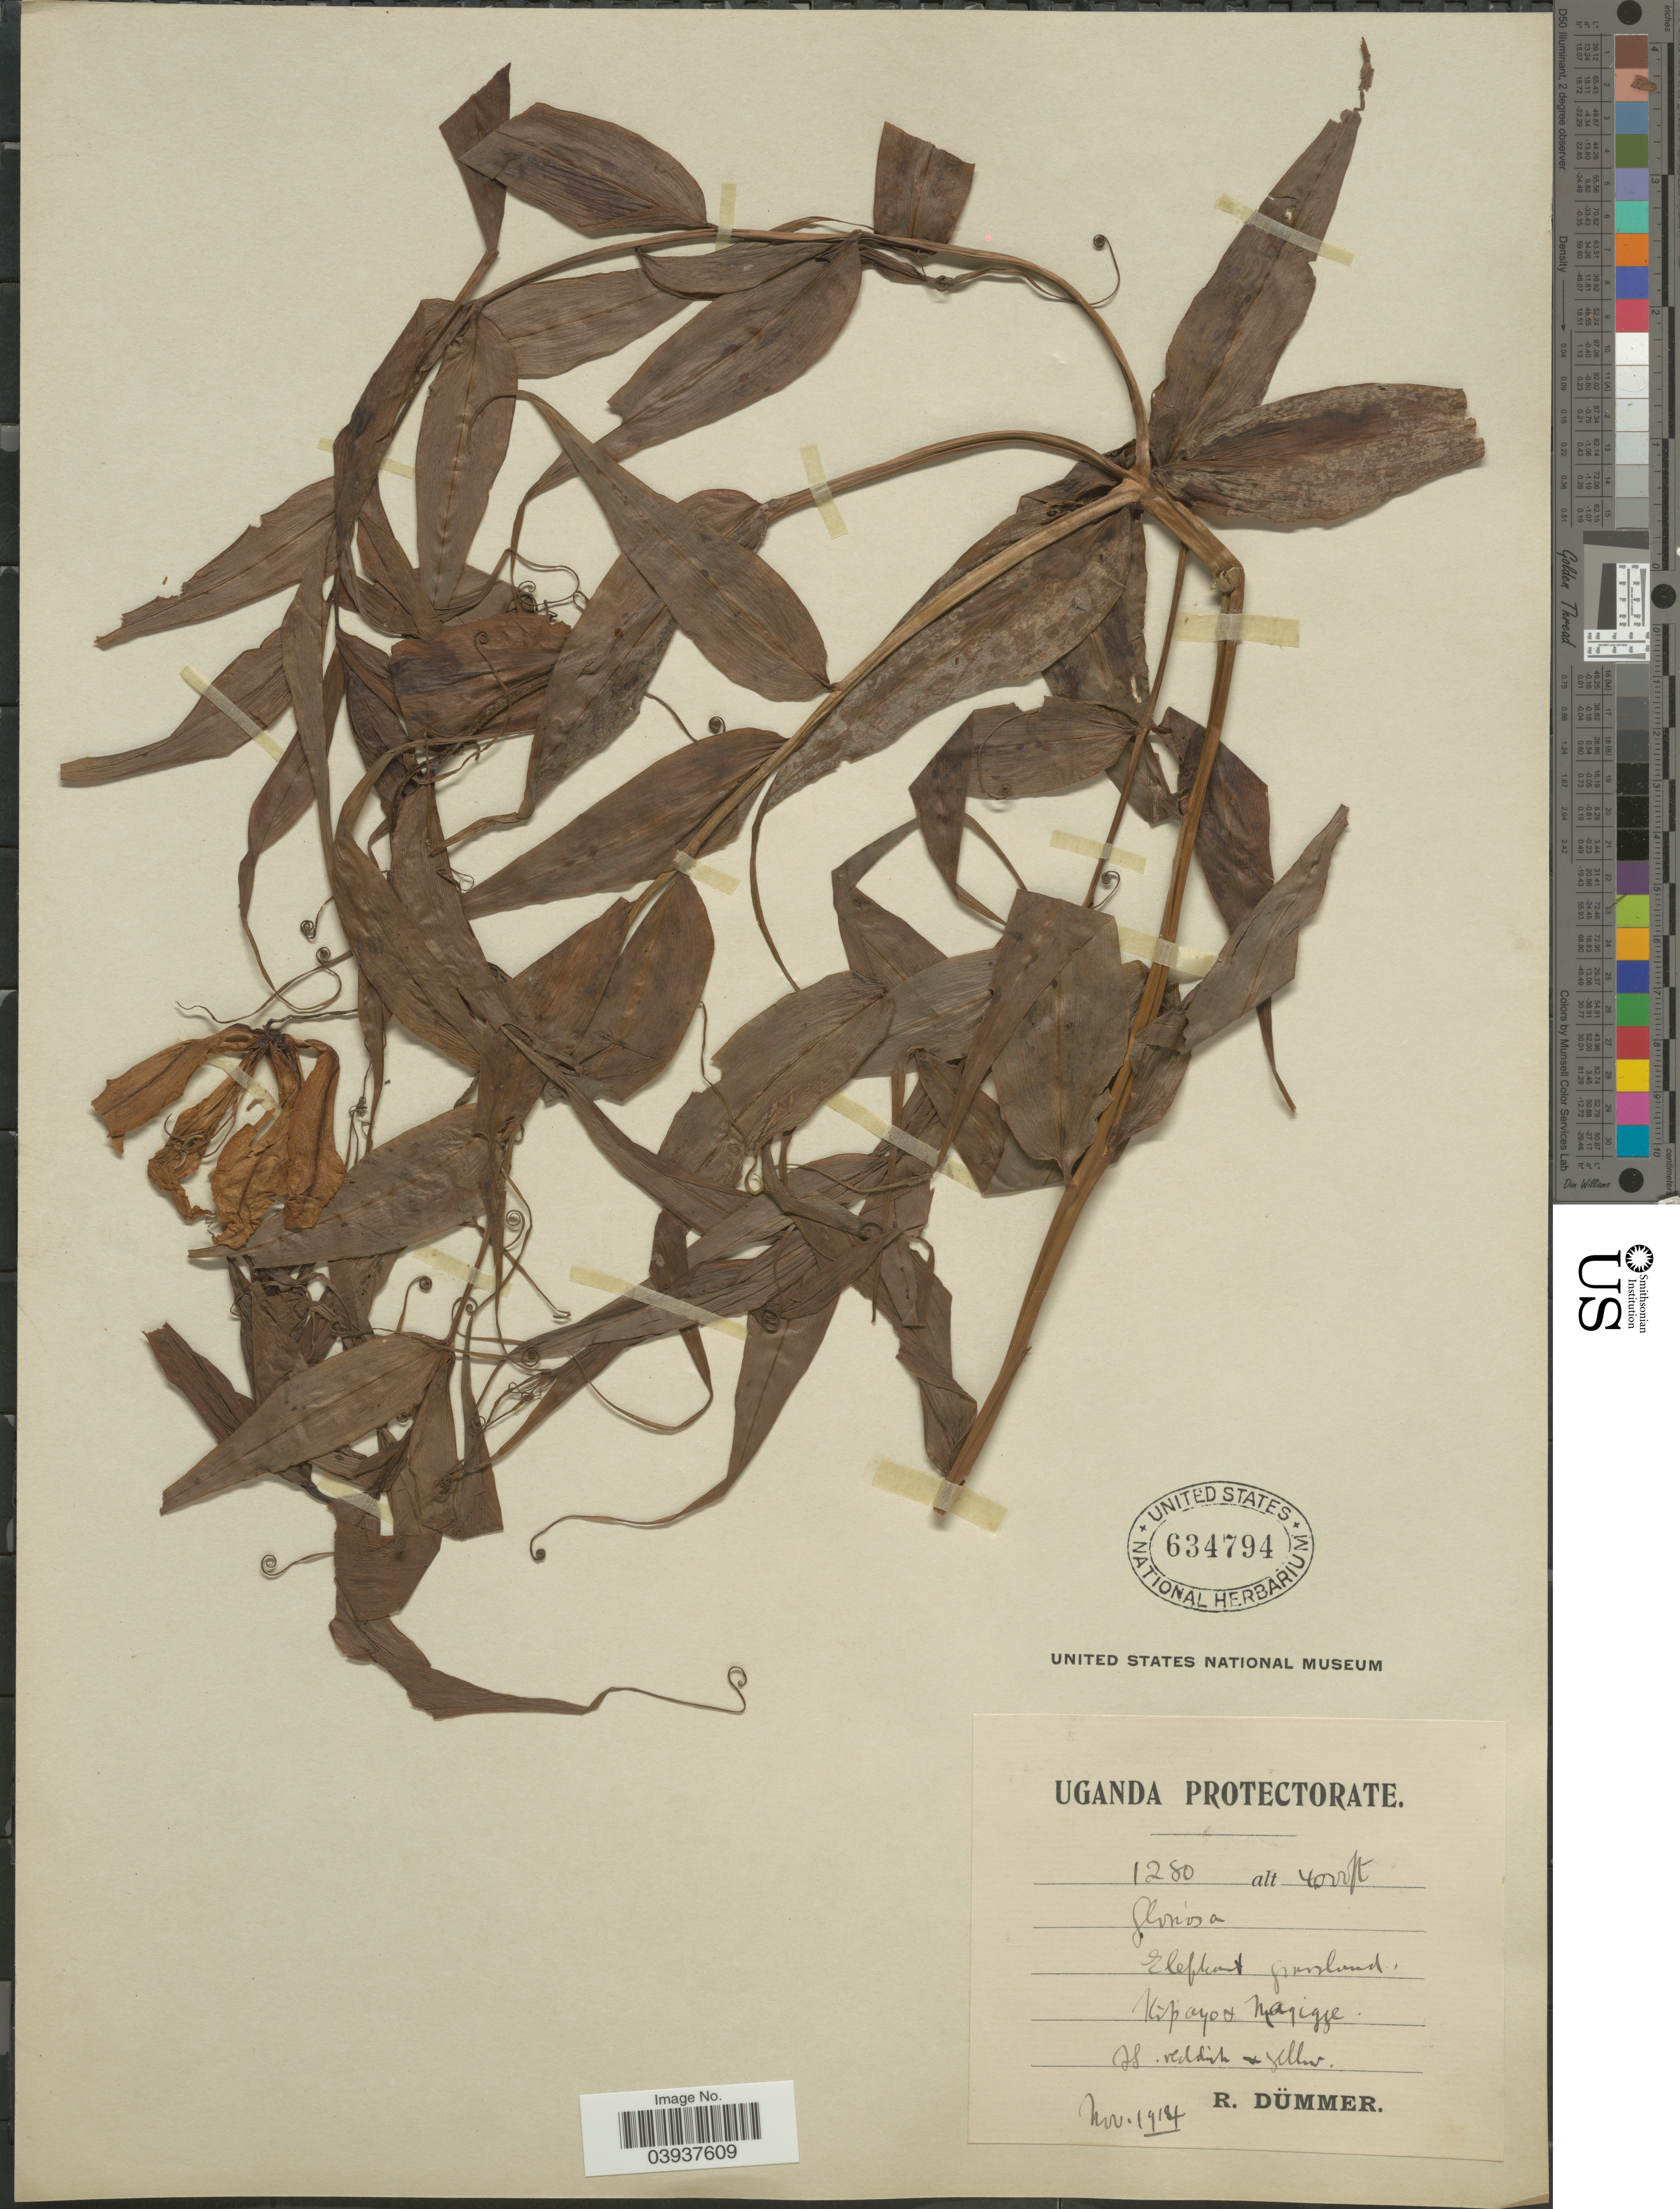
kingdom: Plantae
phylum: Tracheophyta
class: Liliopsida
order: Liliales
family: Colchicaceae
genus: Gloriosa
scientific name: Gloriosa sp.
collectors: R. A. Dümmer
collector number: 1280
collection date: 1914-11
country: Uganda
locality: Elephant grassland. Kipayo & Maqigge.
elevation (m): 1219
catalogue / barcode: US 634794